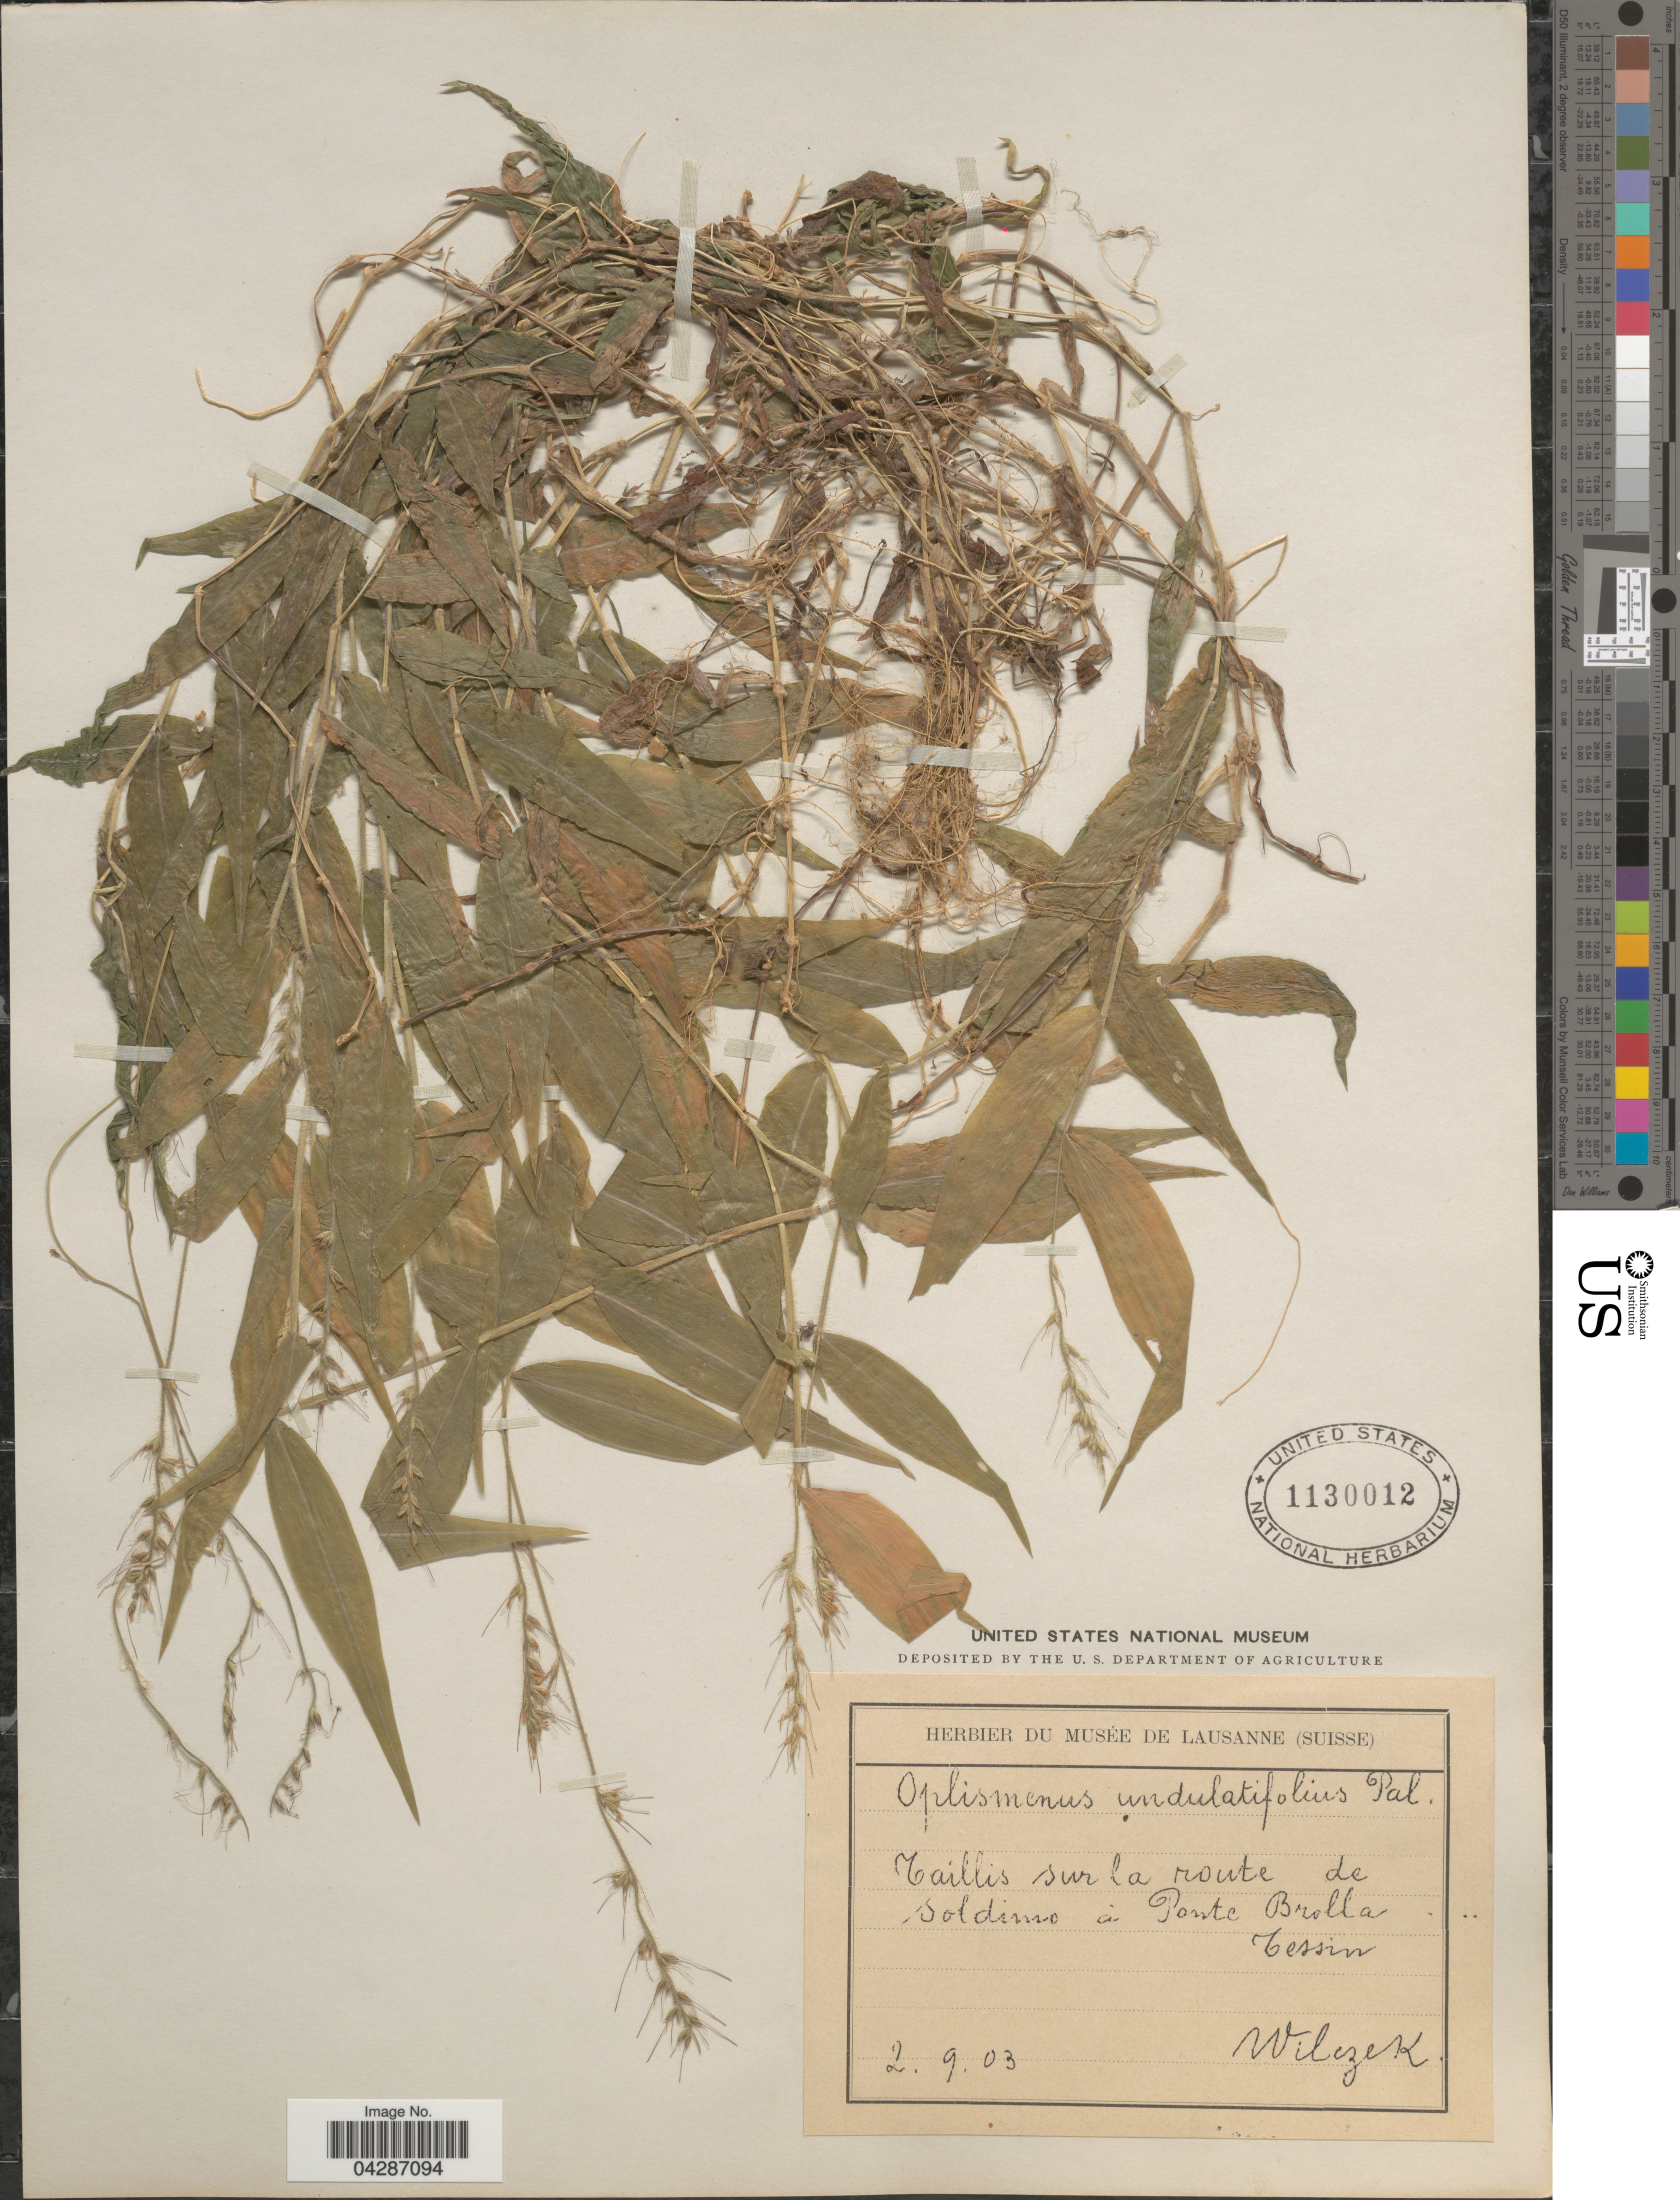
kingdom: Plantae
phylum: Tracheophyta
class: Liliopsida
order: Poales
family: Poaceae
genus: Oplismenus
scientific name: Oplismenus undulatifolius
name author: (Ard.) P. Beauv.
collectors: Wilczek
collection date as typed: Transcribed d/m/y: 2/9/3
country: Switzerland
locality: Taillis sur la route de soldimo à Ponte Brolla. Tessin.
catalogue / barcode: US 1130012